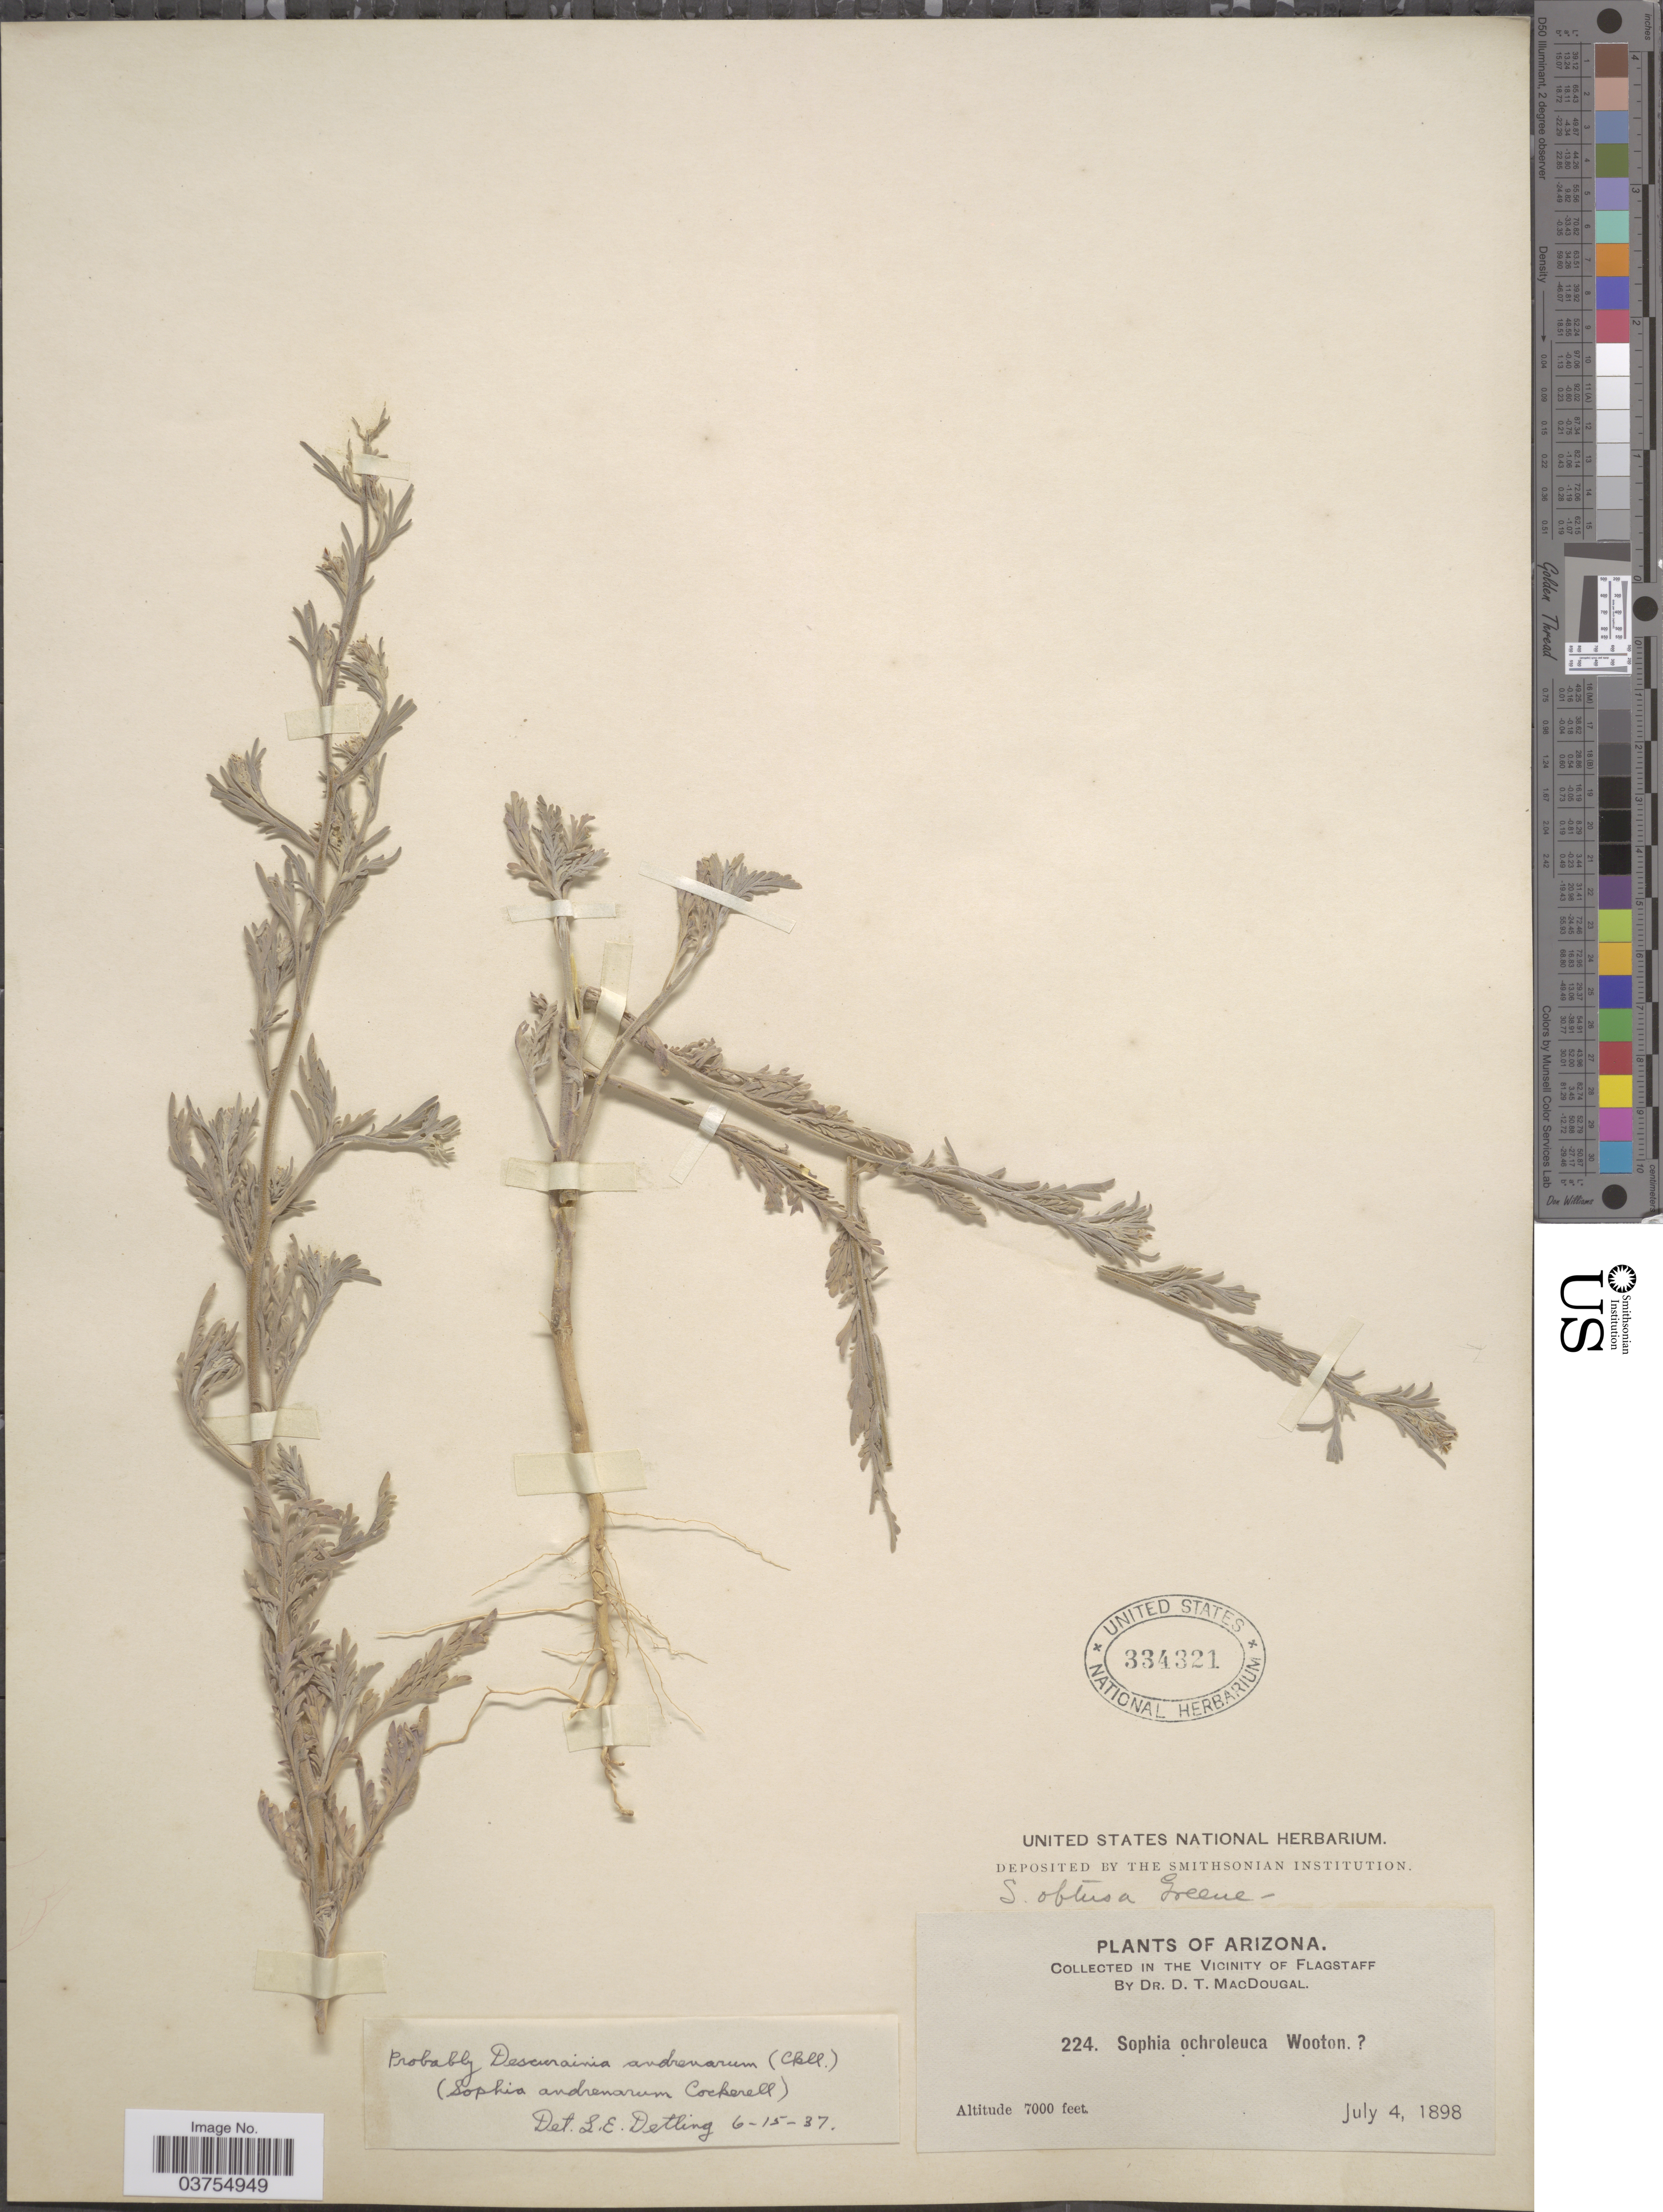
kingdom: Plantae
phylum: Tracheophyta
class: Magnoliopsida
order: Brassicales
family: Brassicaceae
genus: Descurainia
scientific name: Descurainia pinnata subsp. halictorum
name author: (Cockerell) Detling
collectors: D. T. MacDougal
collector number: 224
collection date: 1898-07-04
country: United States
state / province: Arizona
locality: The vicinity of Flagstaff.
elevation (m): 2134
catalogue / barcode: US 334321